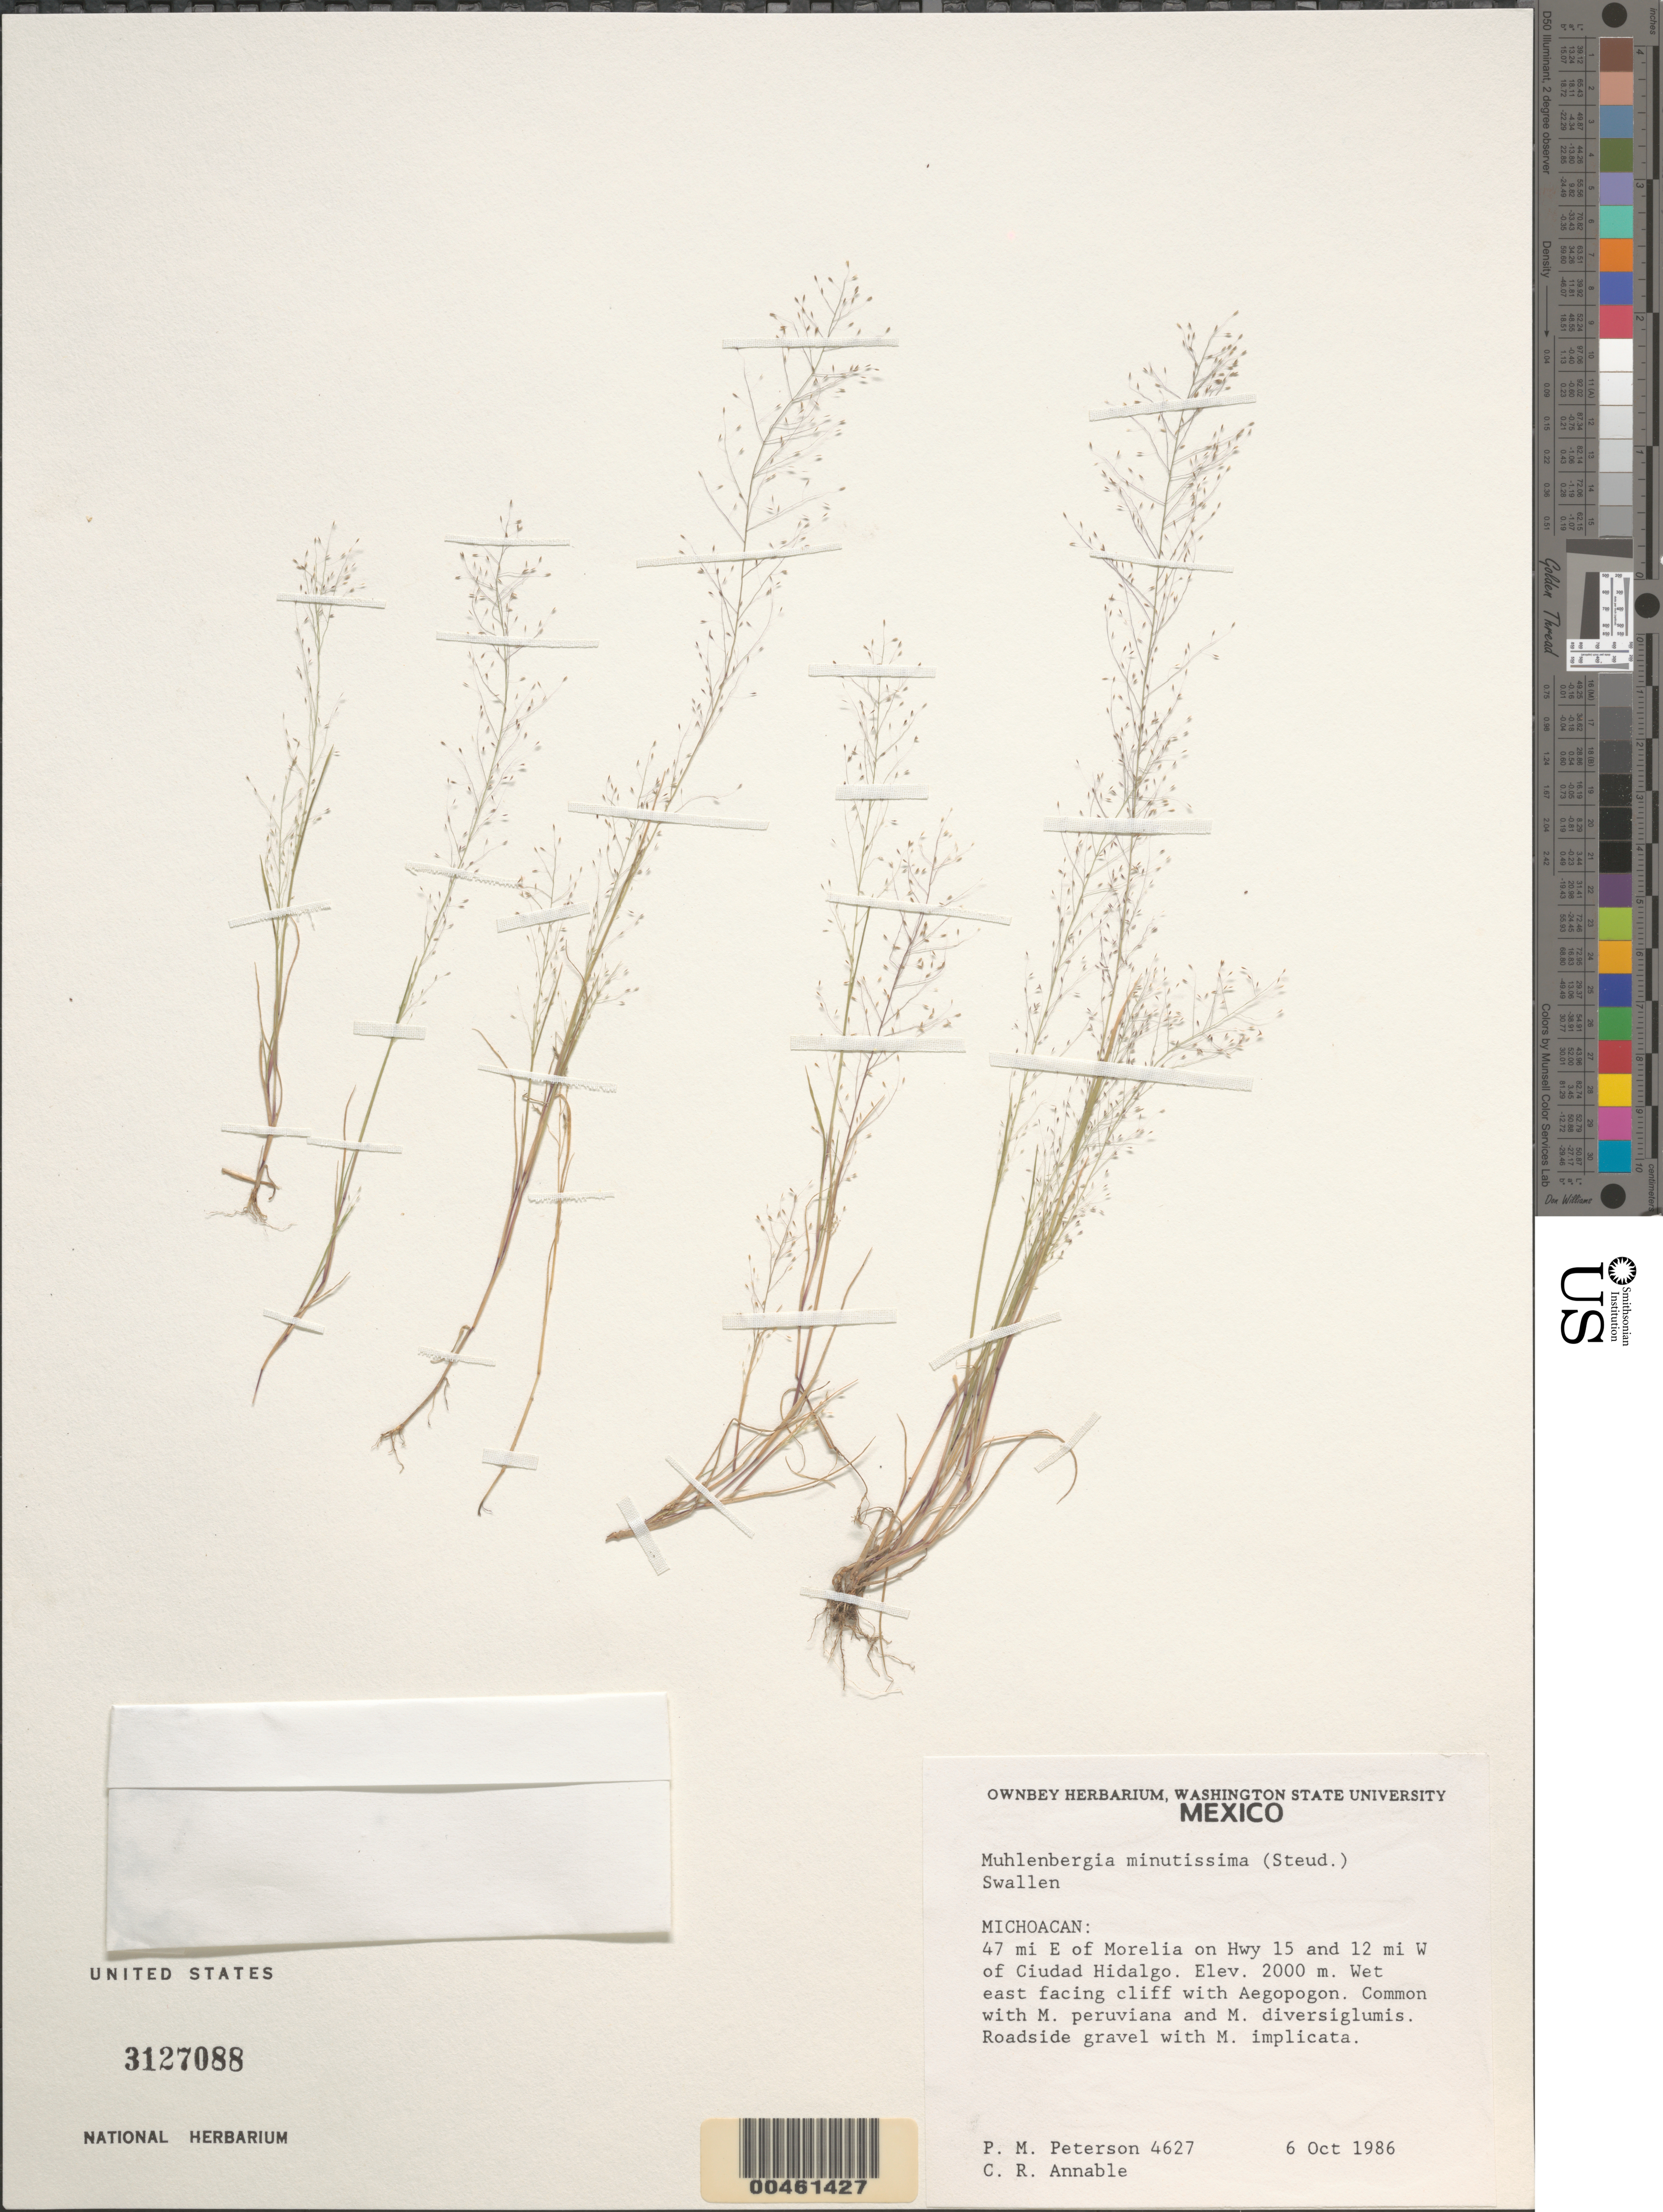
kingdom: Plantae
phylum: Tracheophyta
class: Liliopsida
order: Poales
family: Poaceae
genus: Muhlenbergia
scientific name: Muhlenbergia minutissima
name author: (Steud.) Swallen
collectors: P. M. Peterson & C. R. Annable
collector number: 04627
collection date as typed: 06 Oct 1986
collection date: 1986-10-06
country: Mexico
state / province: Michoacán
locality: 47.0 mi E of Morelia on Hwy 15 and 12.0 mi W of Ciudad Hidalgo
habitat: Wet east facing cliff with Aegopogon. Roadside gravel with M. implicata.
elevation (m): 2000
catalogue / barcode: US 3127088